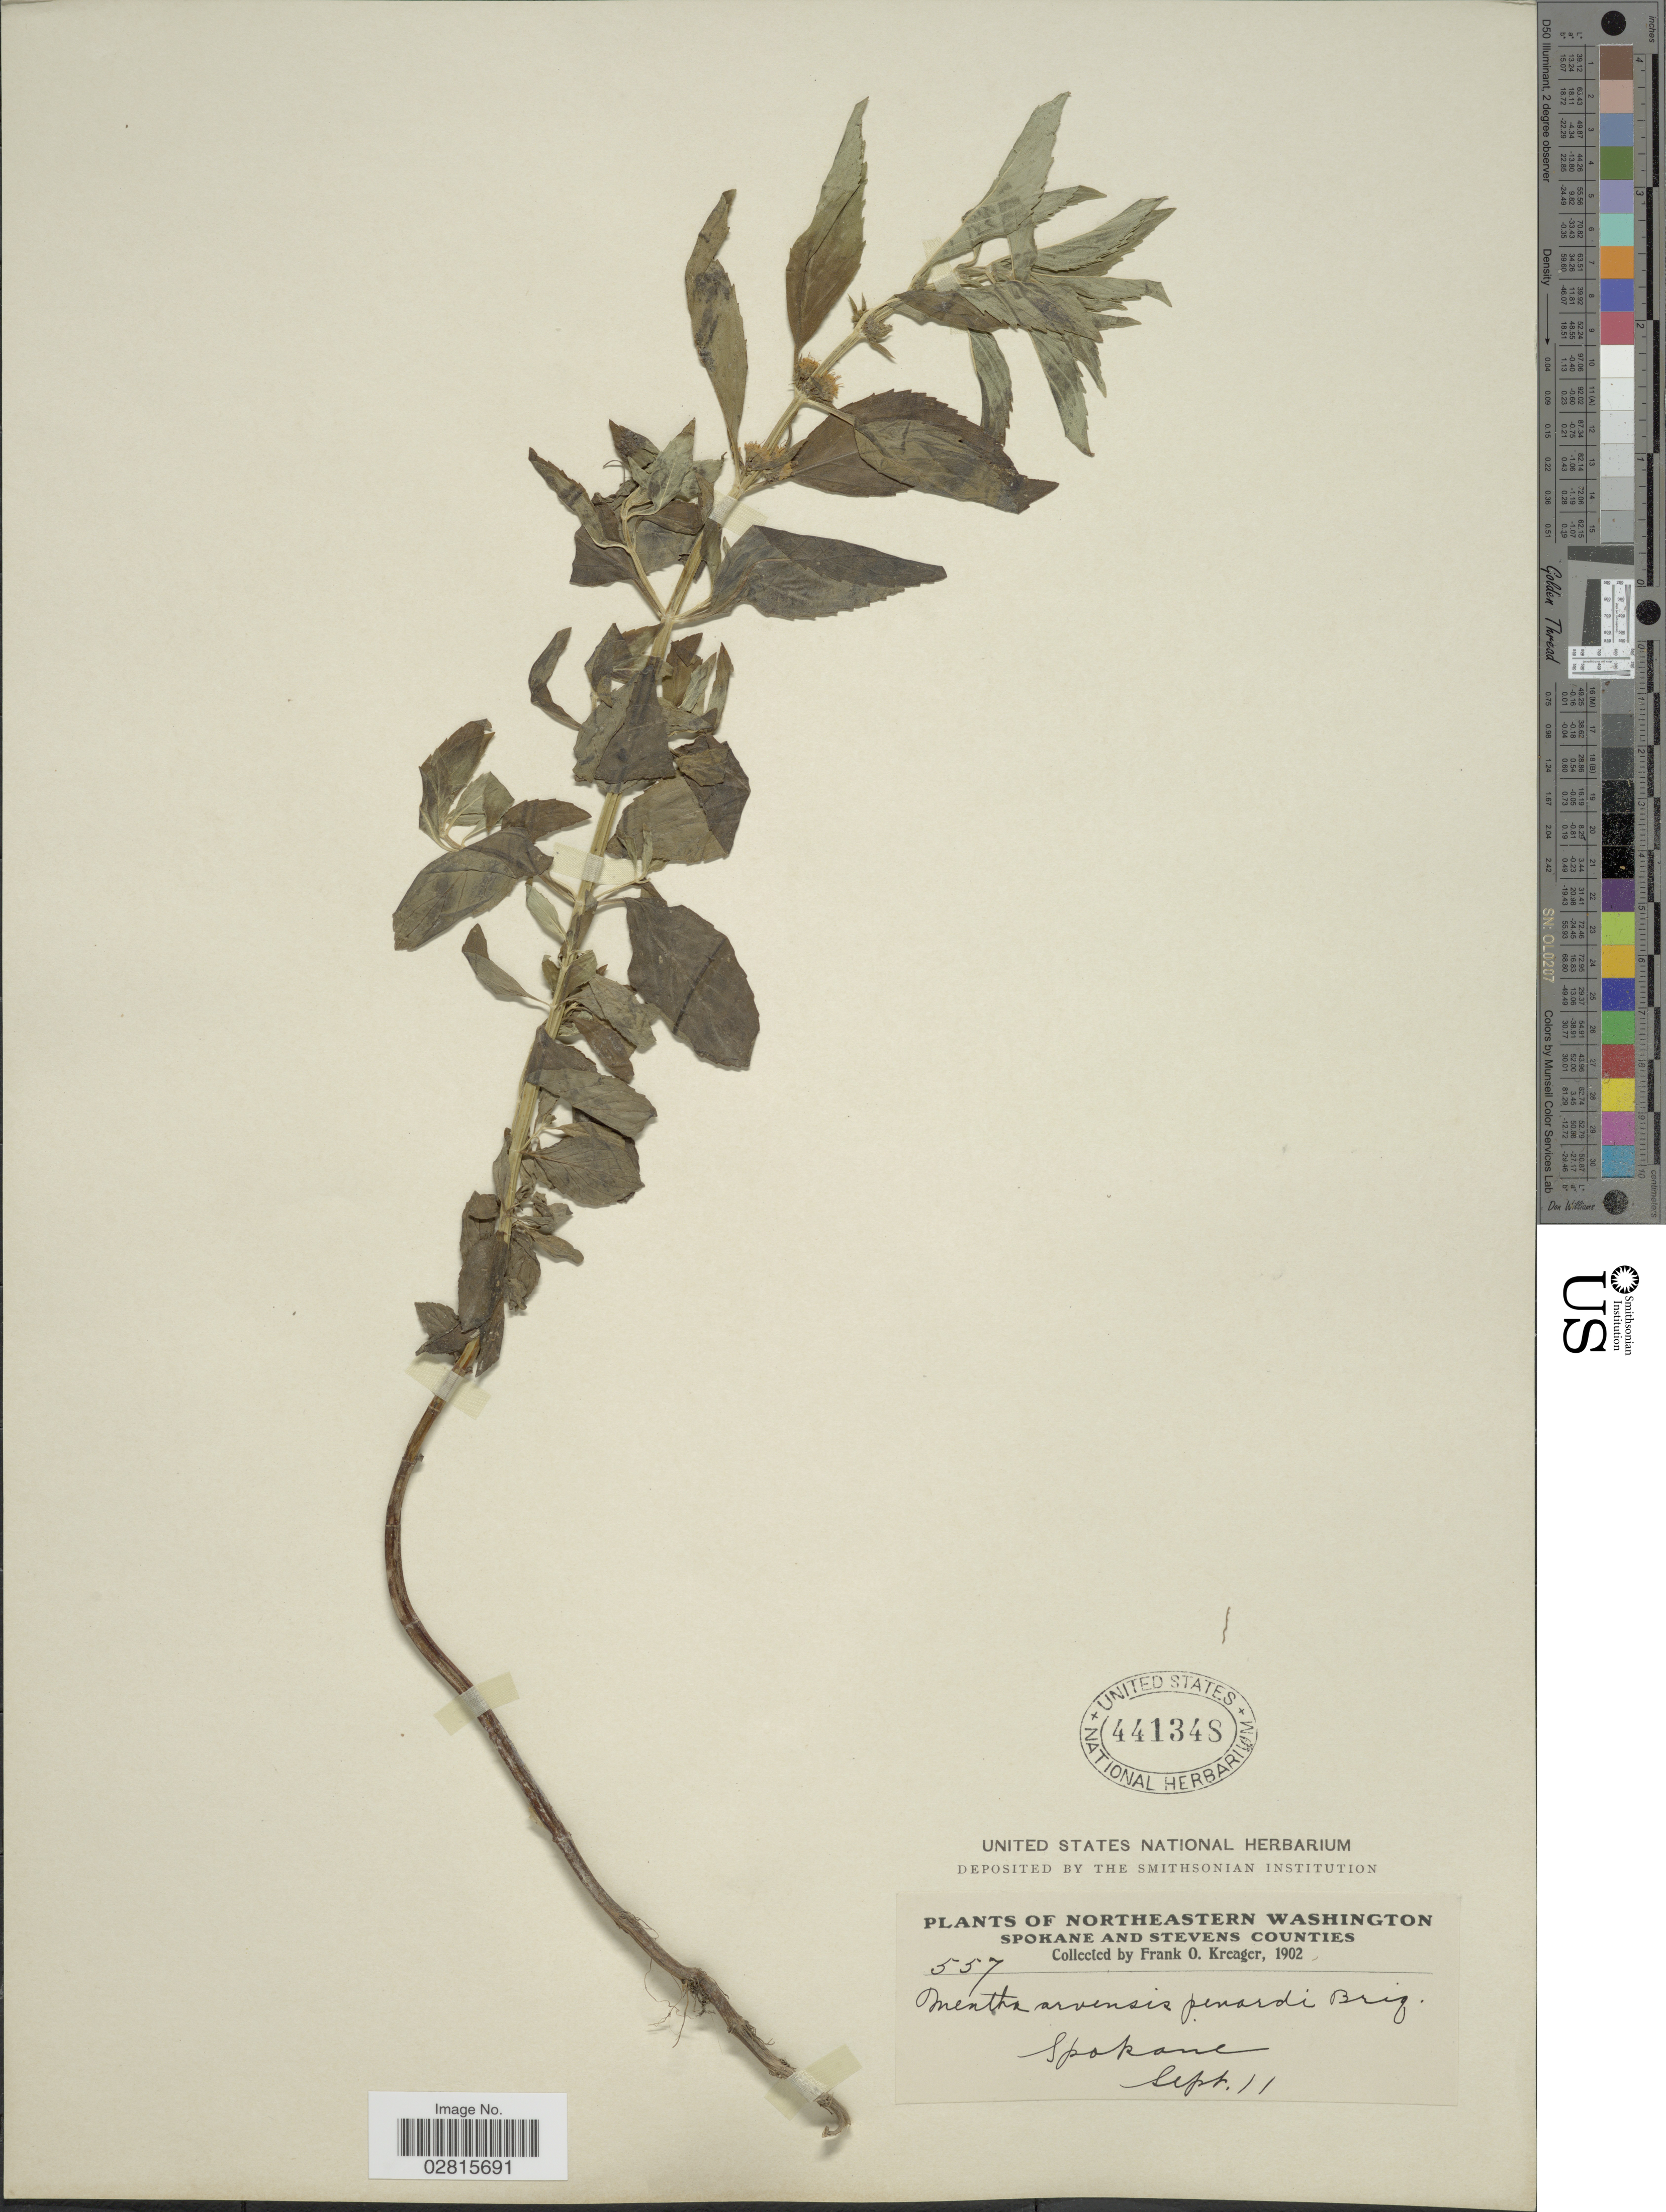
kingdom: Plantae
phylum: Tracheophyta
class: Magnoliopsida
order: Lamiales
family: Lamiaceae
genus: Mentha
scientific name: Mentha penardii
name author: (Briq.) Rydb.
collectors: F. Kreager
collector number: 557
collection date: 1902-09-11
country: United States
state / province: Washington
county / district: Spokane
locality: Northeastern Washington, Spokane county.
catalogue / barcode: US 441348